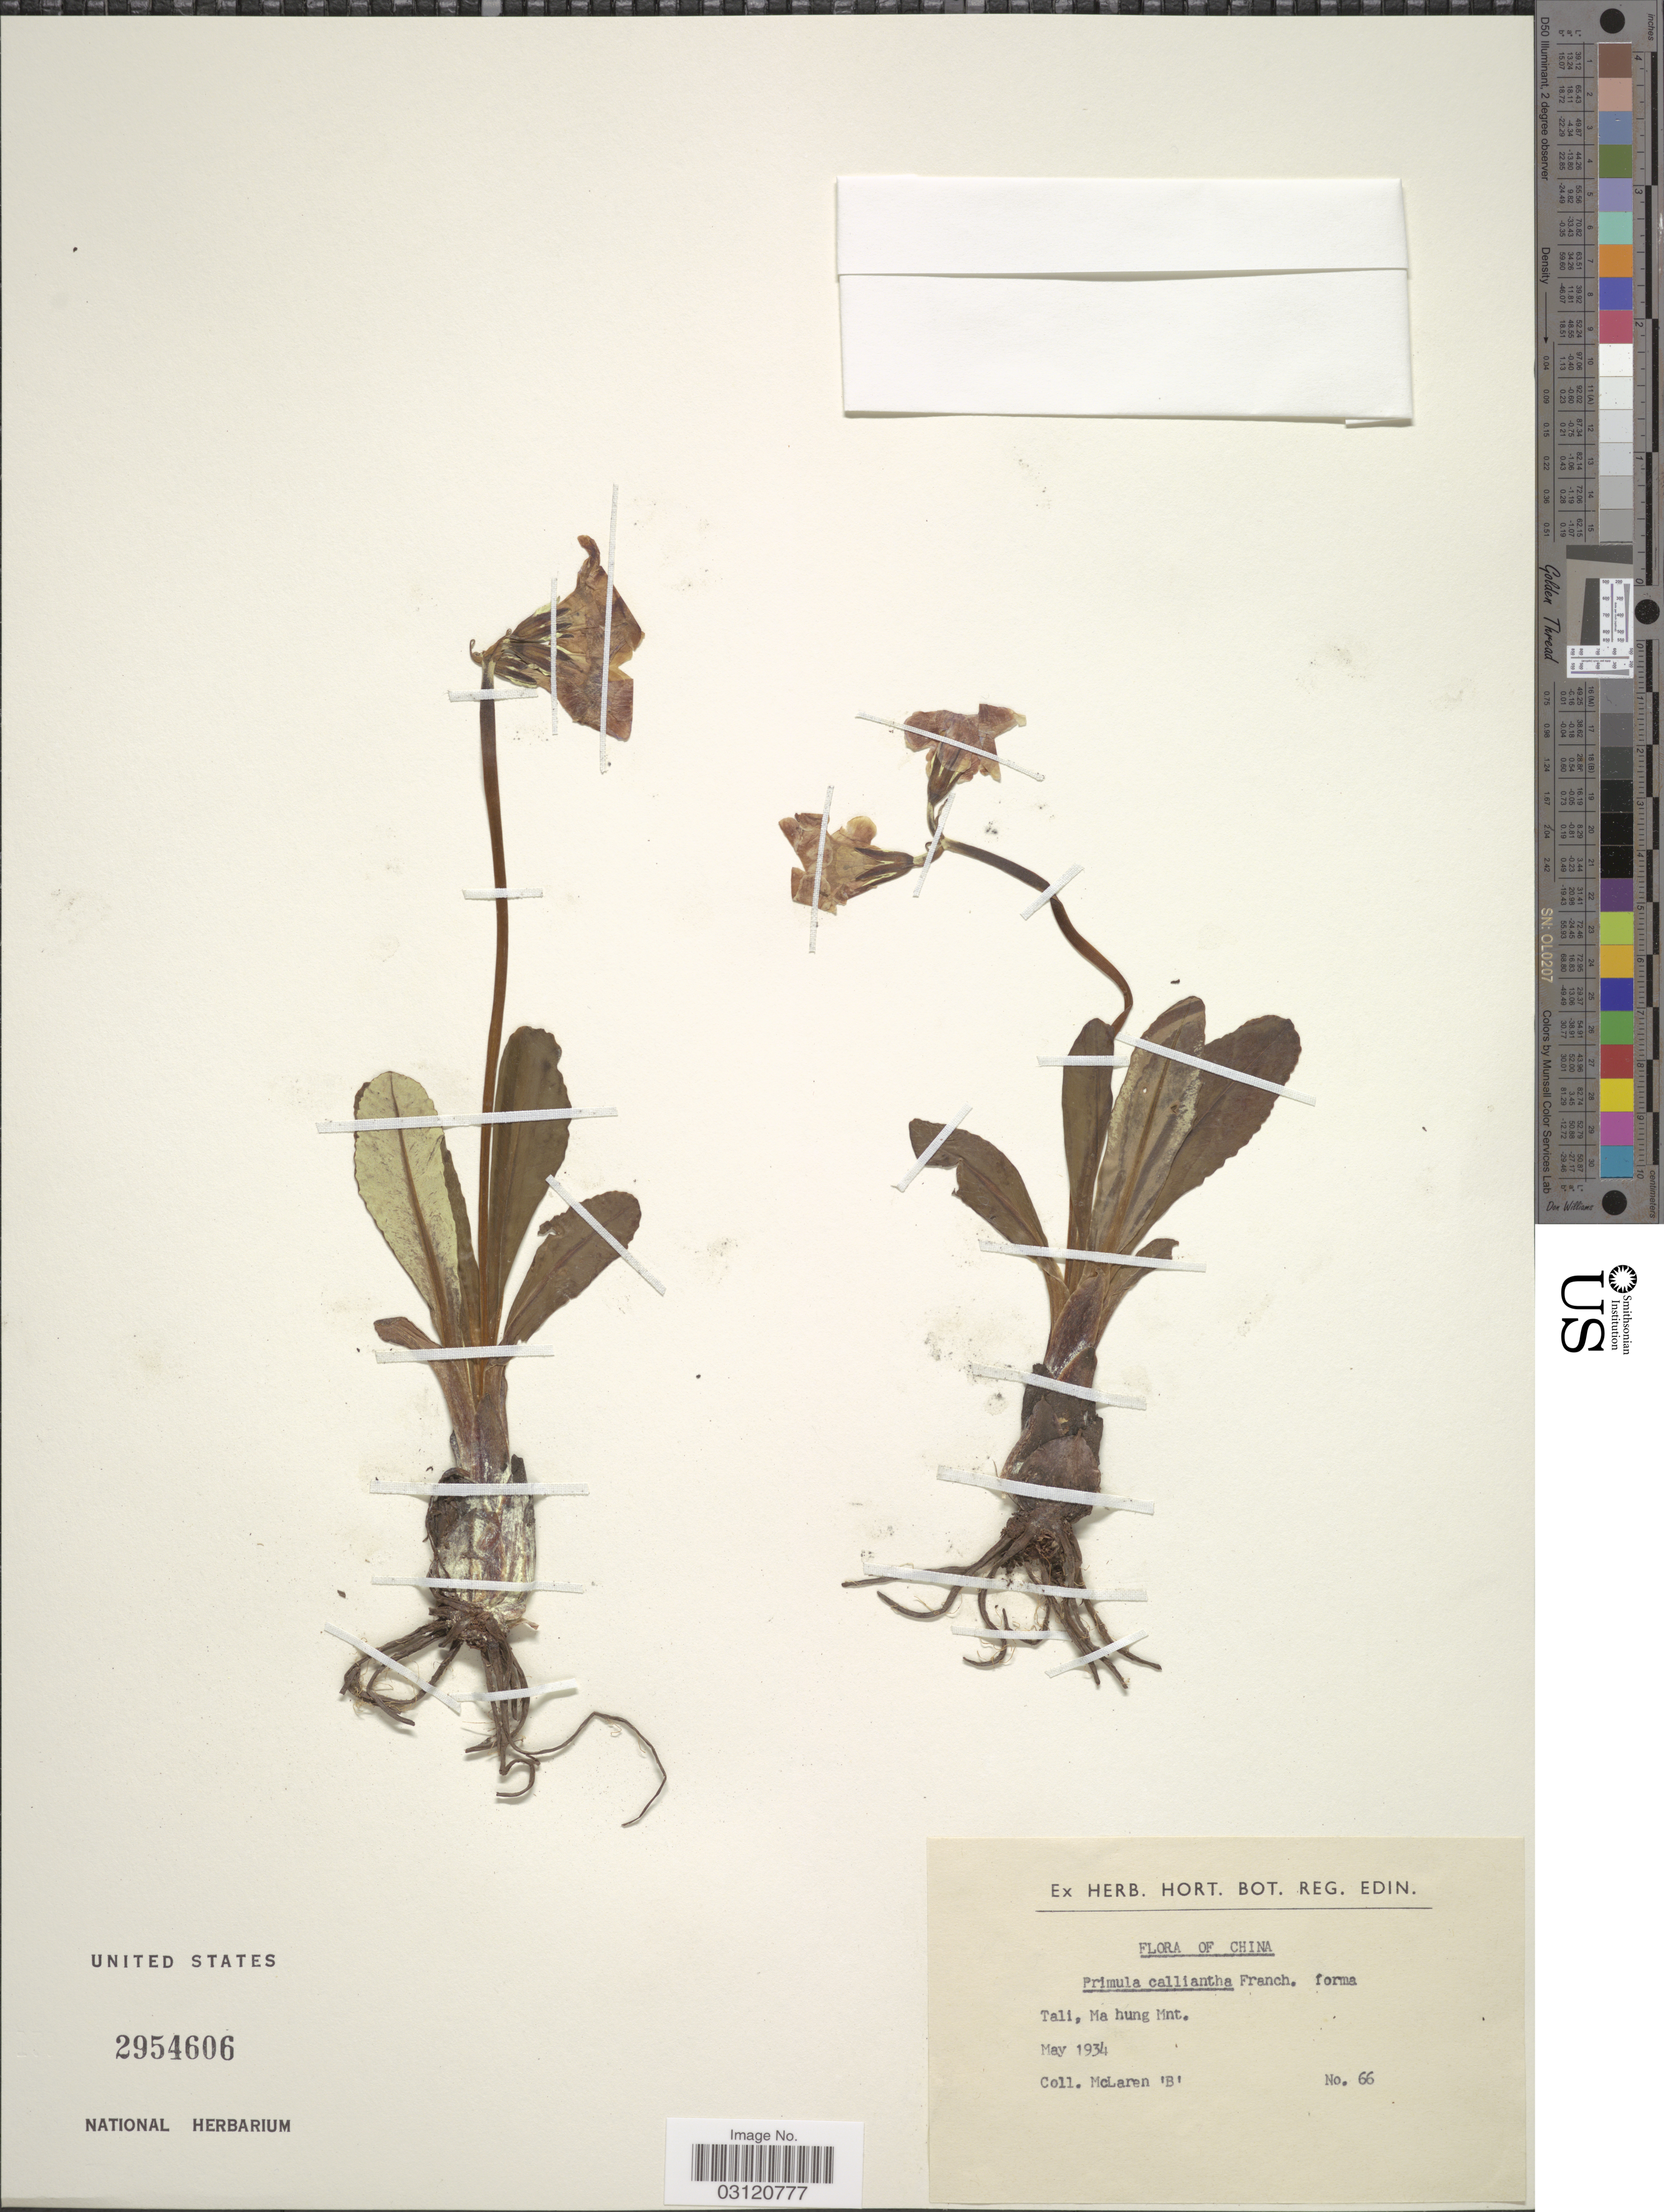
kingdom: Plantae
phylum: Tracheophyta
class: Magnoliopsida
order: Ericales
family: Primulaceae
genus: Primula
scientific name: Primula calliantha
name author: Franch.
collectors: McLaren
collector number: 66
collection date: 1934-05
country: China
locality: Tali, Ma hung Mnt.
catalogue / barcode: US 2954606